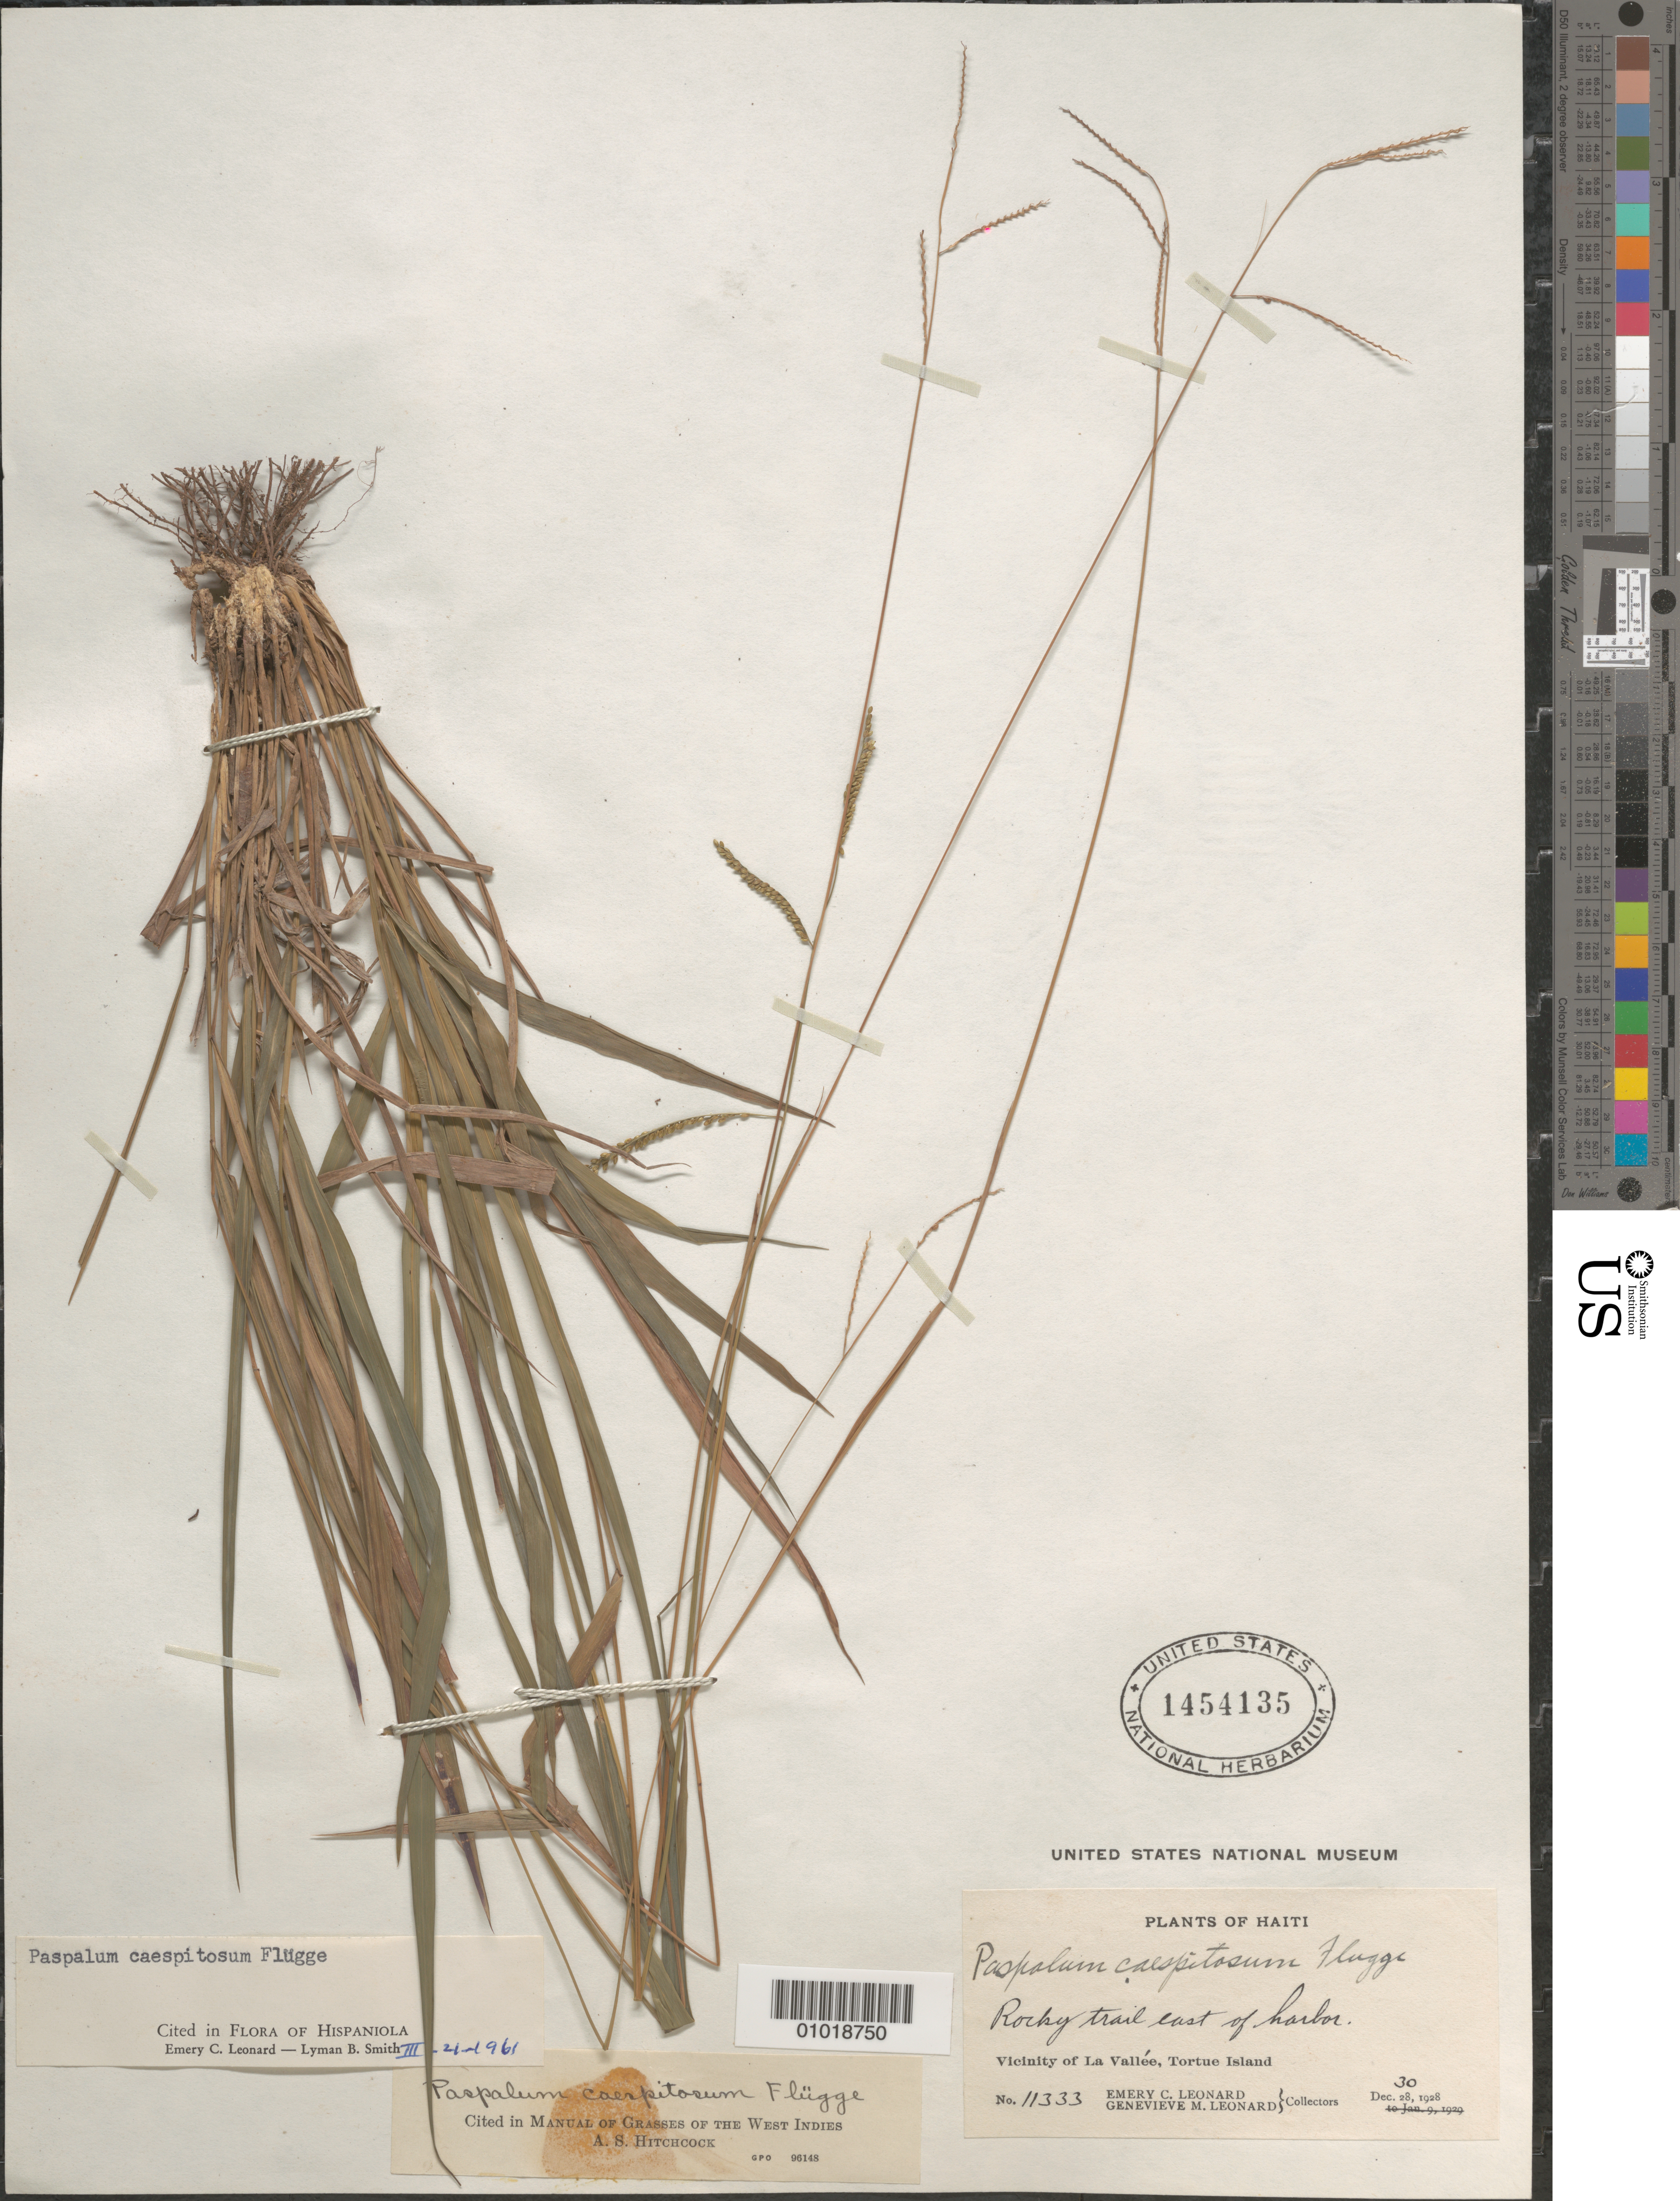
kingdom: Plantae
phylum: Tracheophyta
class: Liliopsida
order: Poales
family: Poaceae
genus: Paspalum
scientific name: Paspalum caespitosum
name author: Flüggé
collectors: E. C. Leonard & G. M. Leonard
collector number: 11333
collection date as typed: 30 Dec 1928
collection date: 1928-12-30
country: Haiti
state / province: Nord-Óuest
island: Île de la Tortue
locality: Vic. of La Vallée, Tortue Island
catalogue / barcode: US 1454135